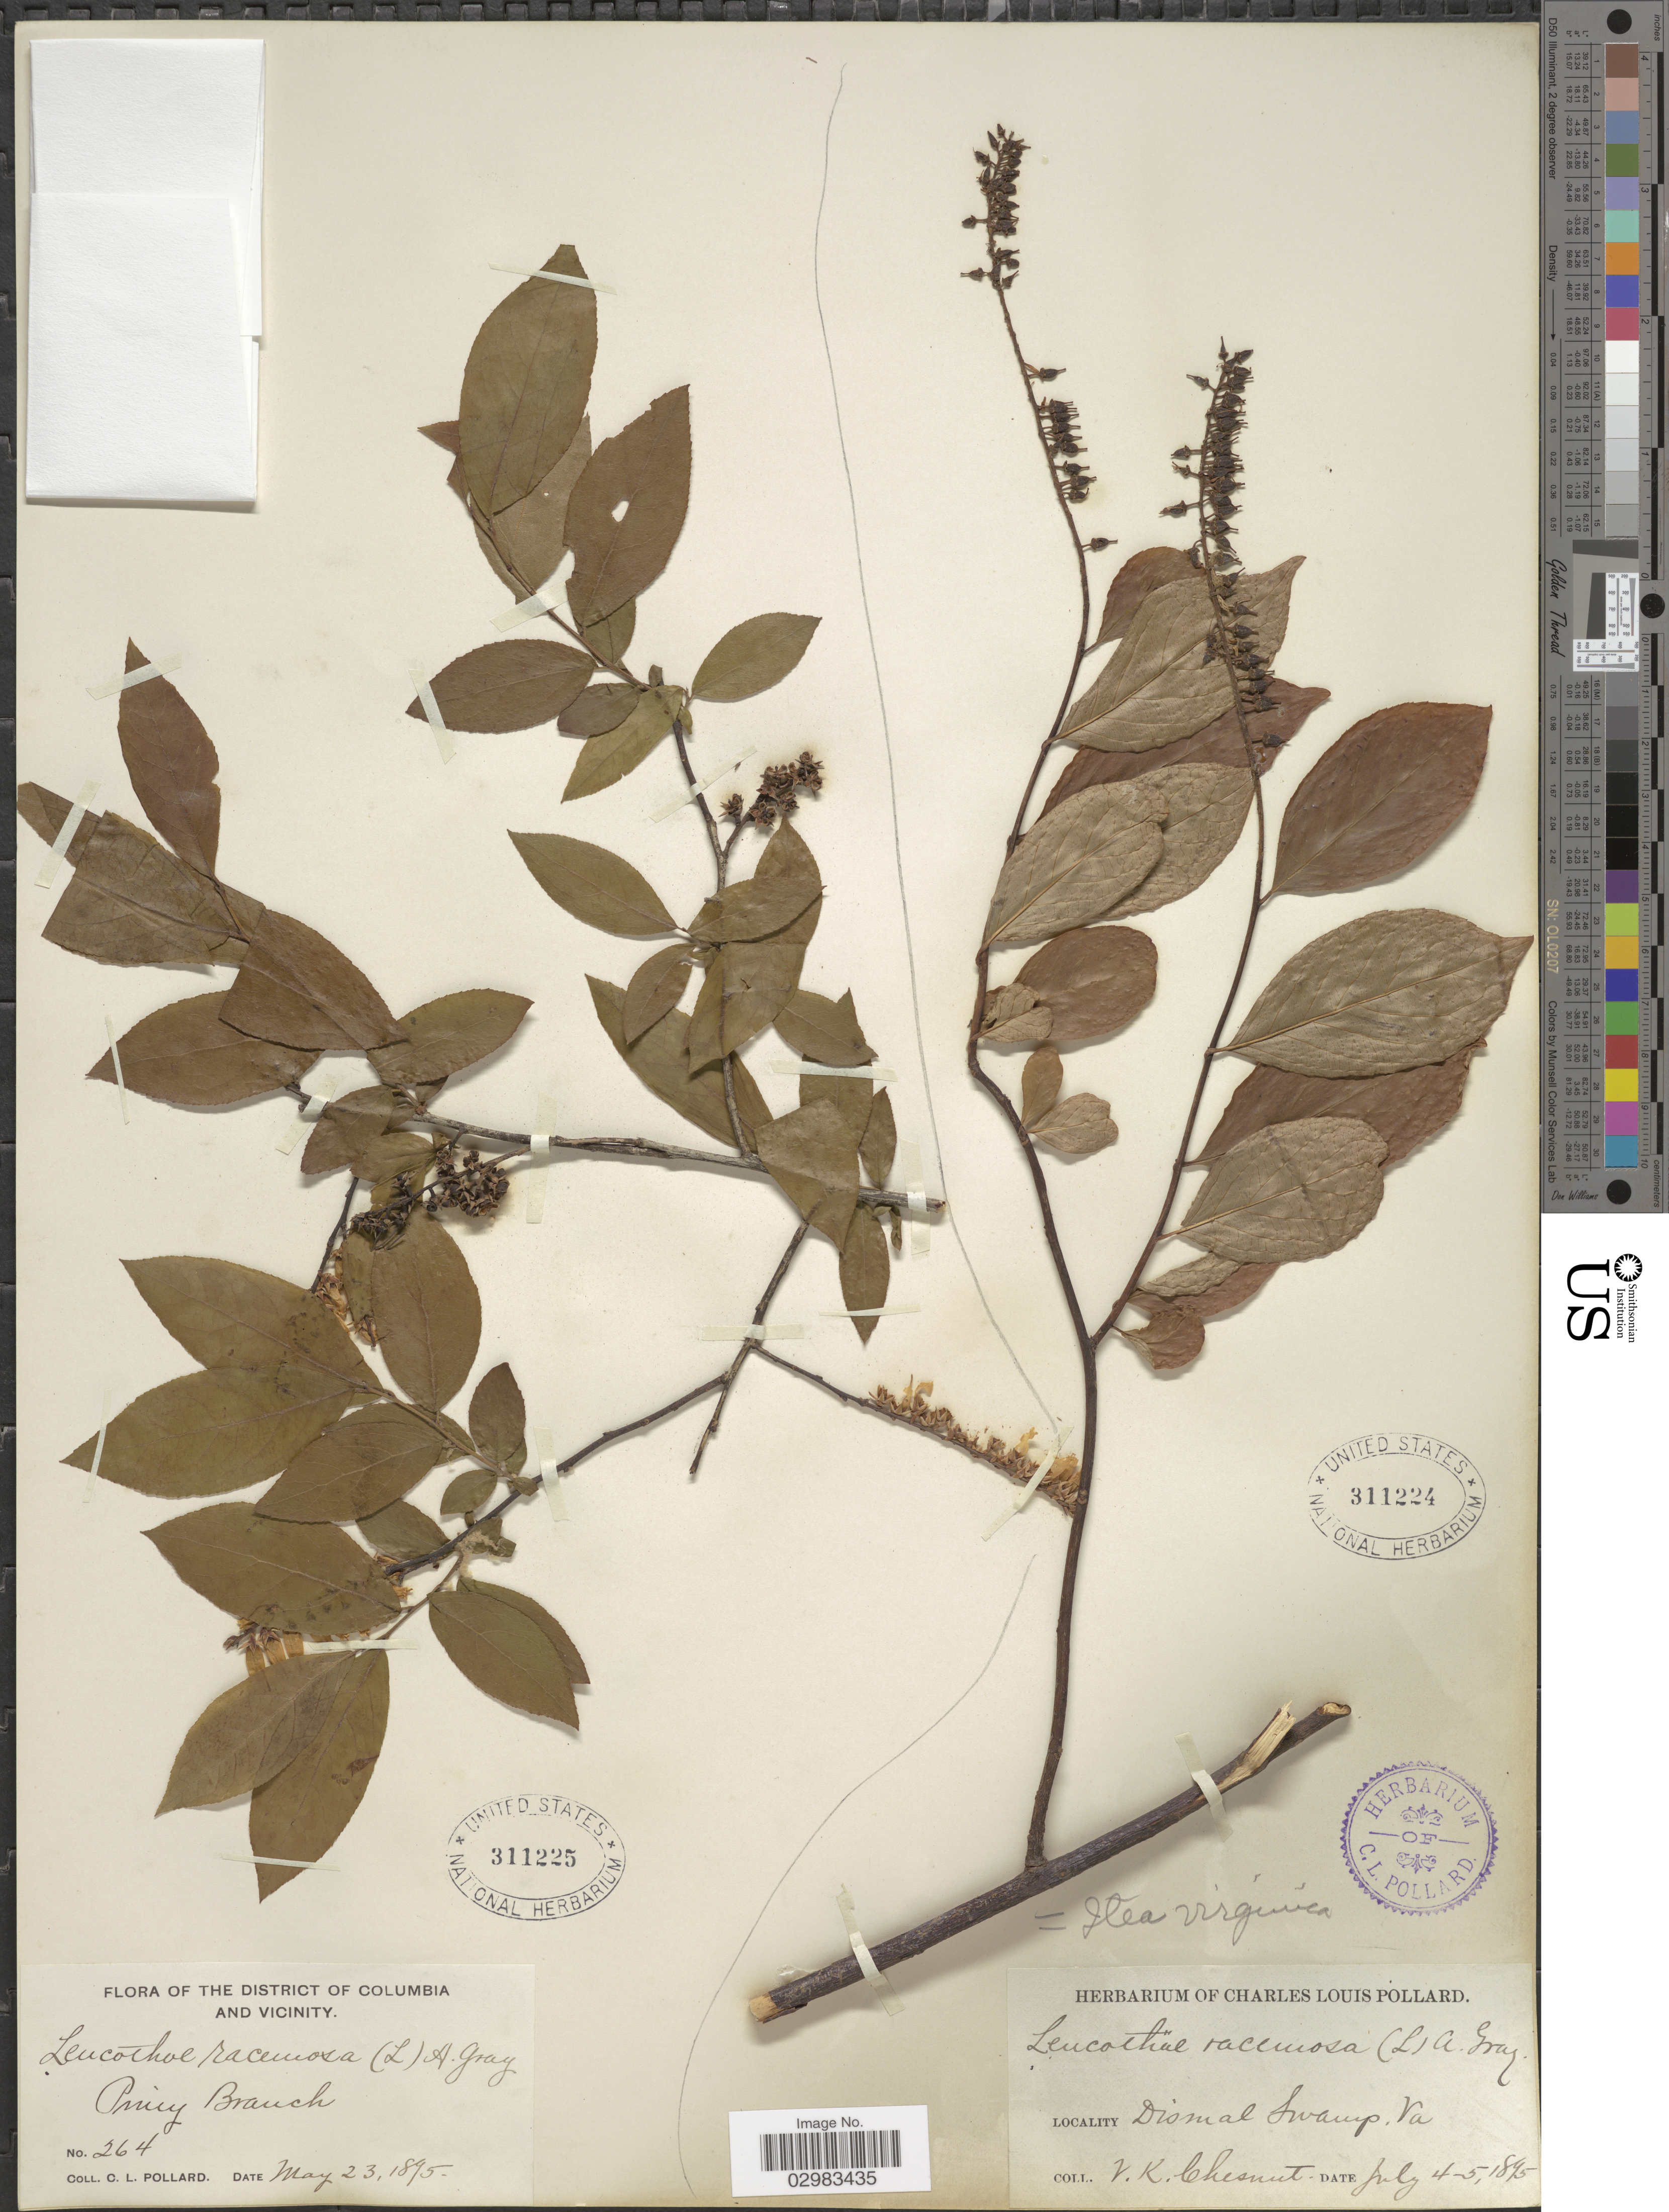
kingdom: Plantae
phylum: Tracheophyta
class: Magnoliopsida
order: Ericales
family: Ericaceae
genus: Leucothoe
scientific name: Leucothoë racemosa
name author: (L.) A. Gray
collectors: C. L. Pollard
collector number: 264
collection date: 1895-05-23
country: United States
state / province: District of Columbia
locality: District of Columbia and vicinity. Piney Branch.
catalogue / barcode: US 311225-2